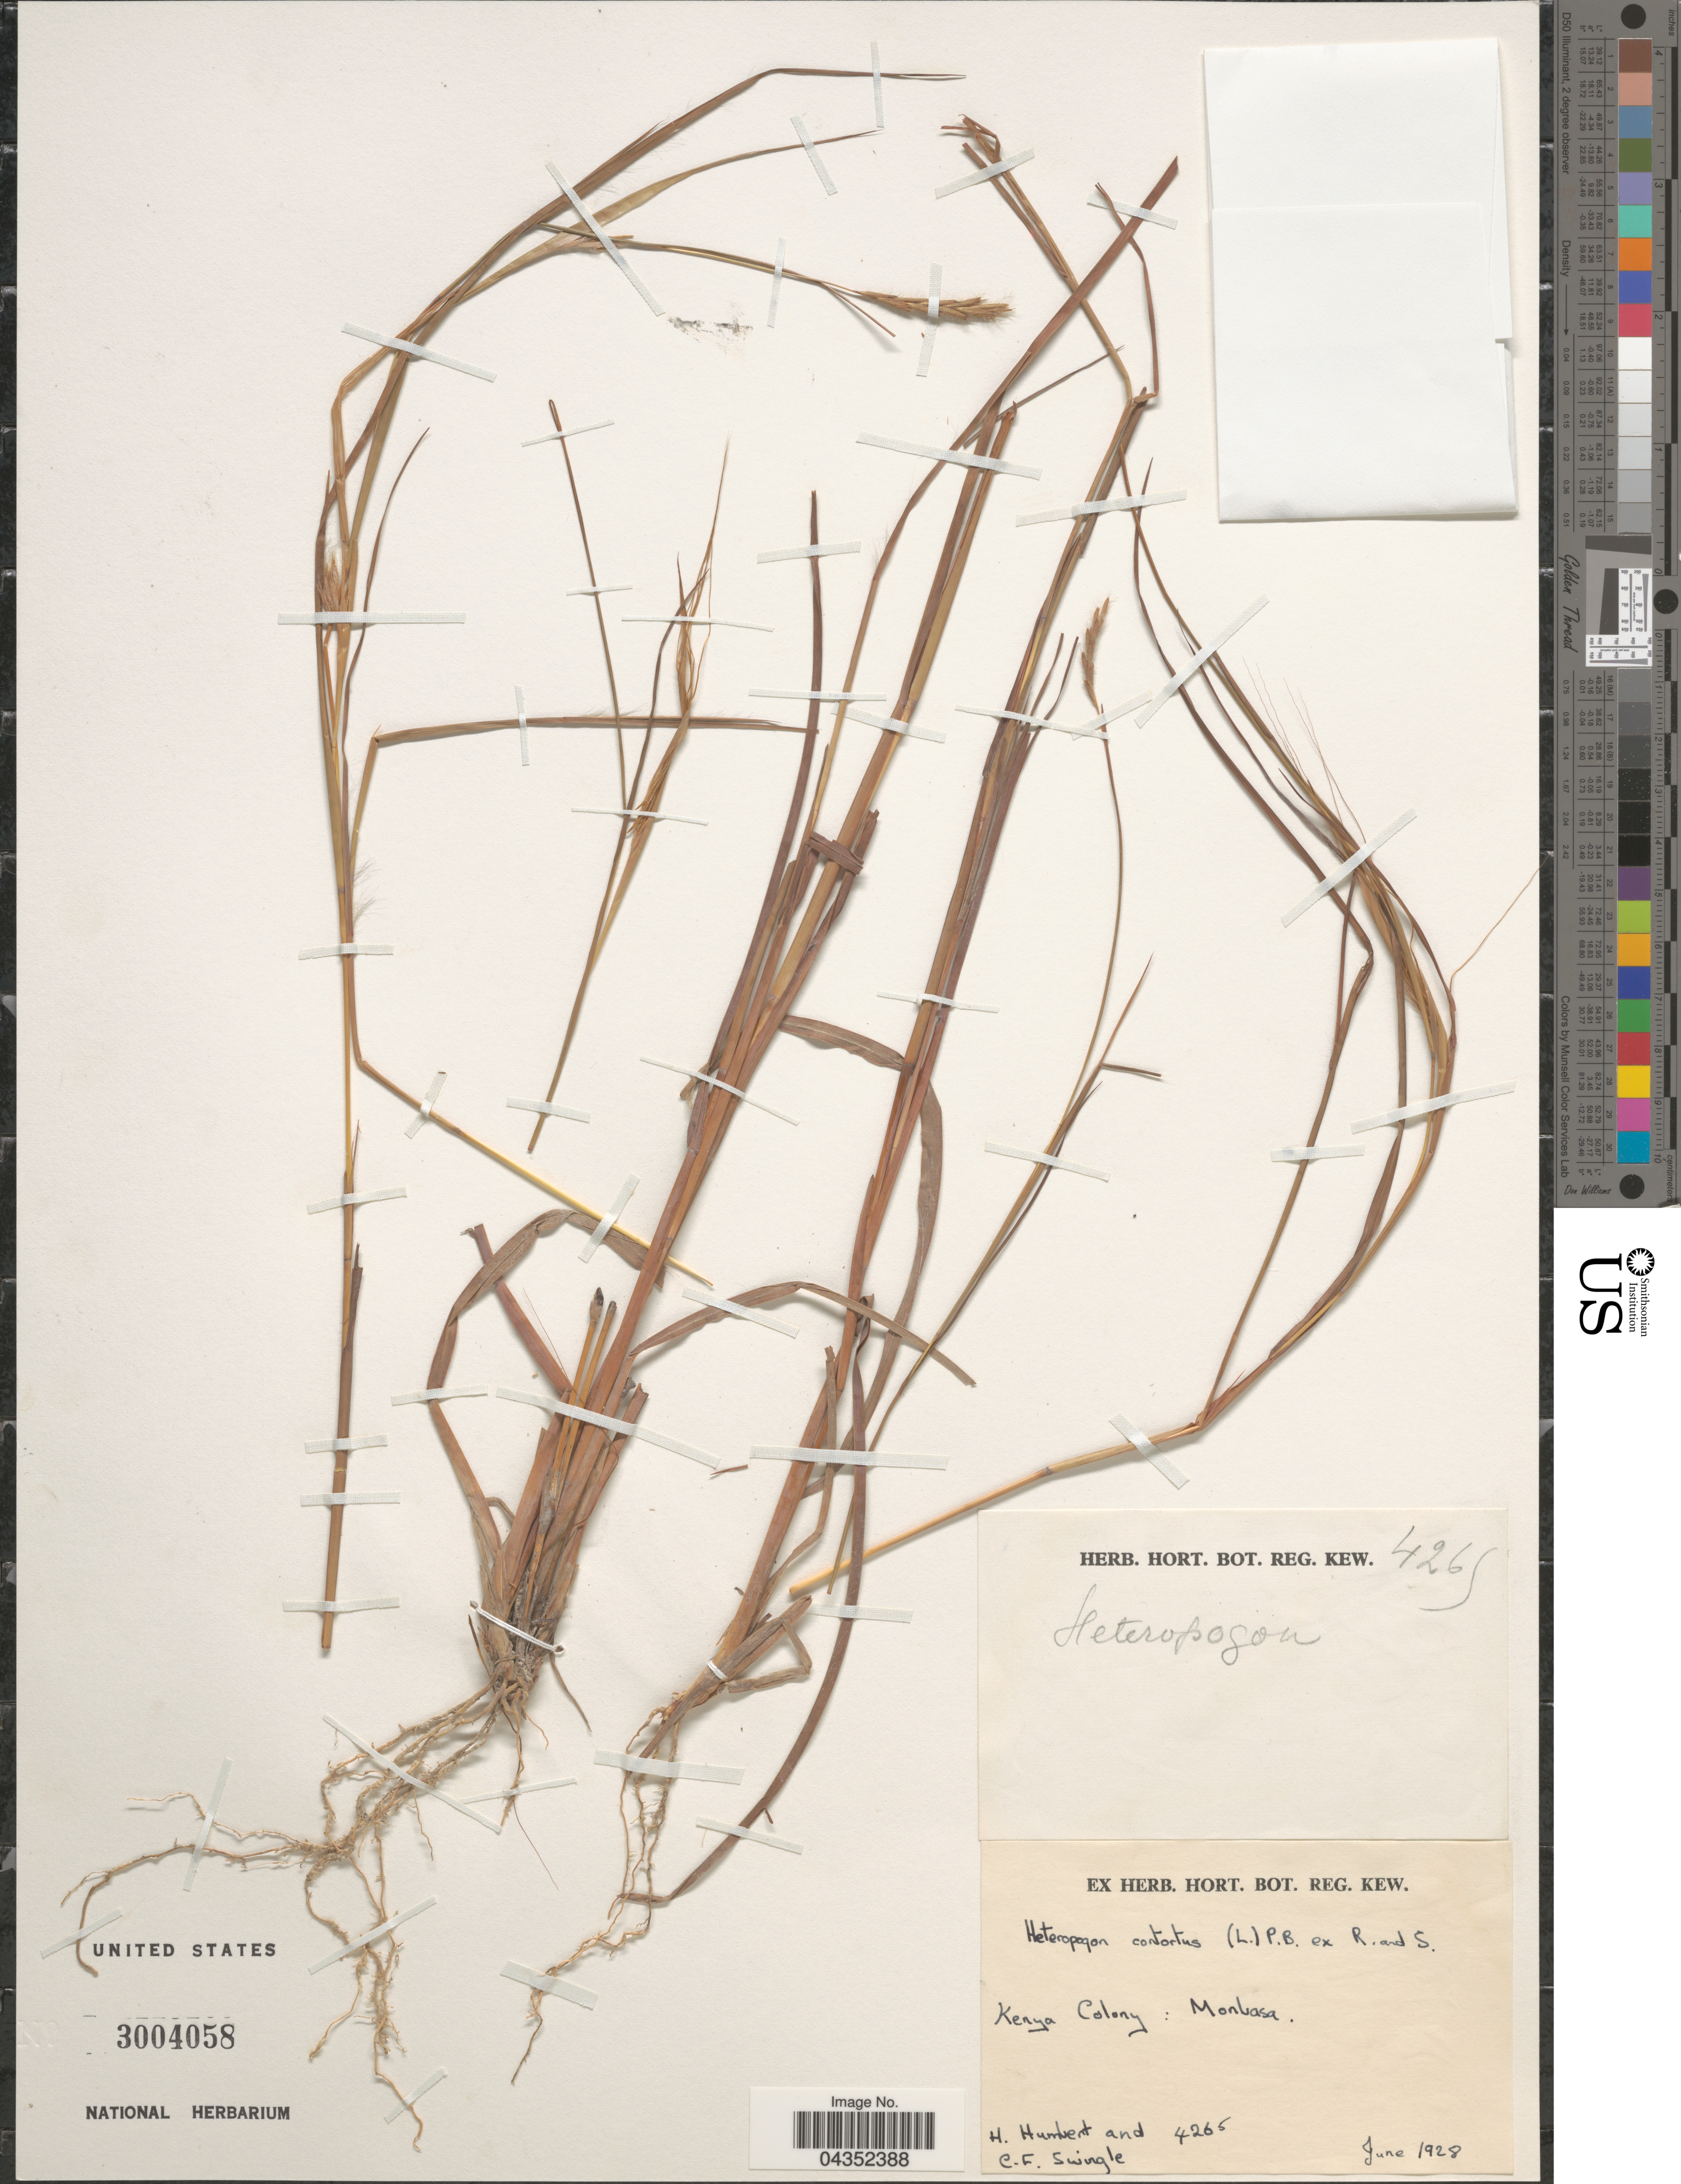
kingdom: Plantae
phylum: Tracheophyta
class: Liliopsida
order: Poales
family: Poaceae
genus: Heteropogon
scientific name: Heteropogon contortus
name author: (L.) P. Beauv. ex Roem. & Schult.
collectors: H. Humbert & C. Swingle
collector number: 4265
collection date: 1928-06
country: Kenya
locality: Kenya Colony: Monbasa.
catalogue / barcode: US 3004058